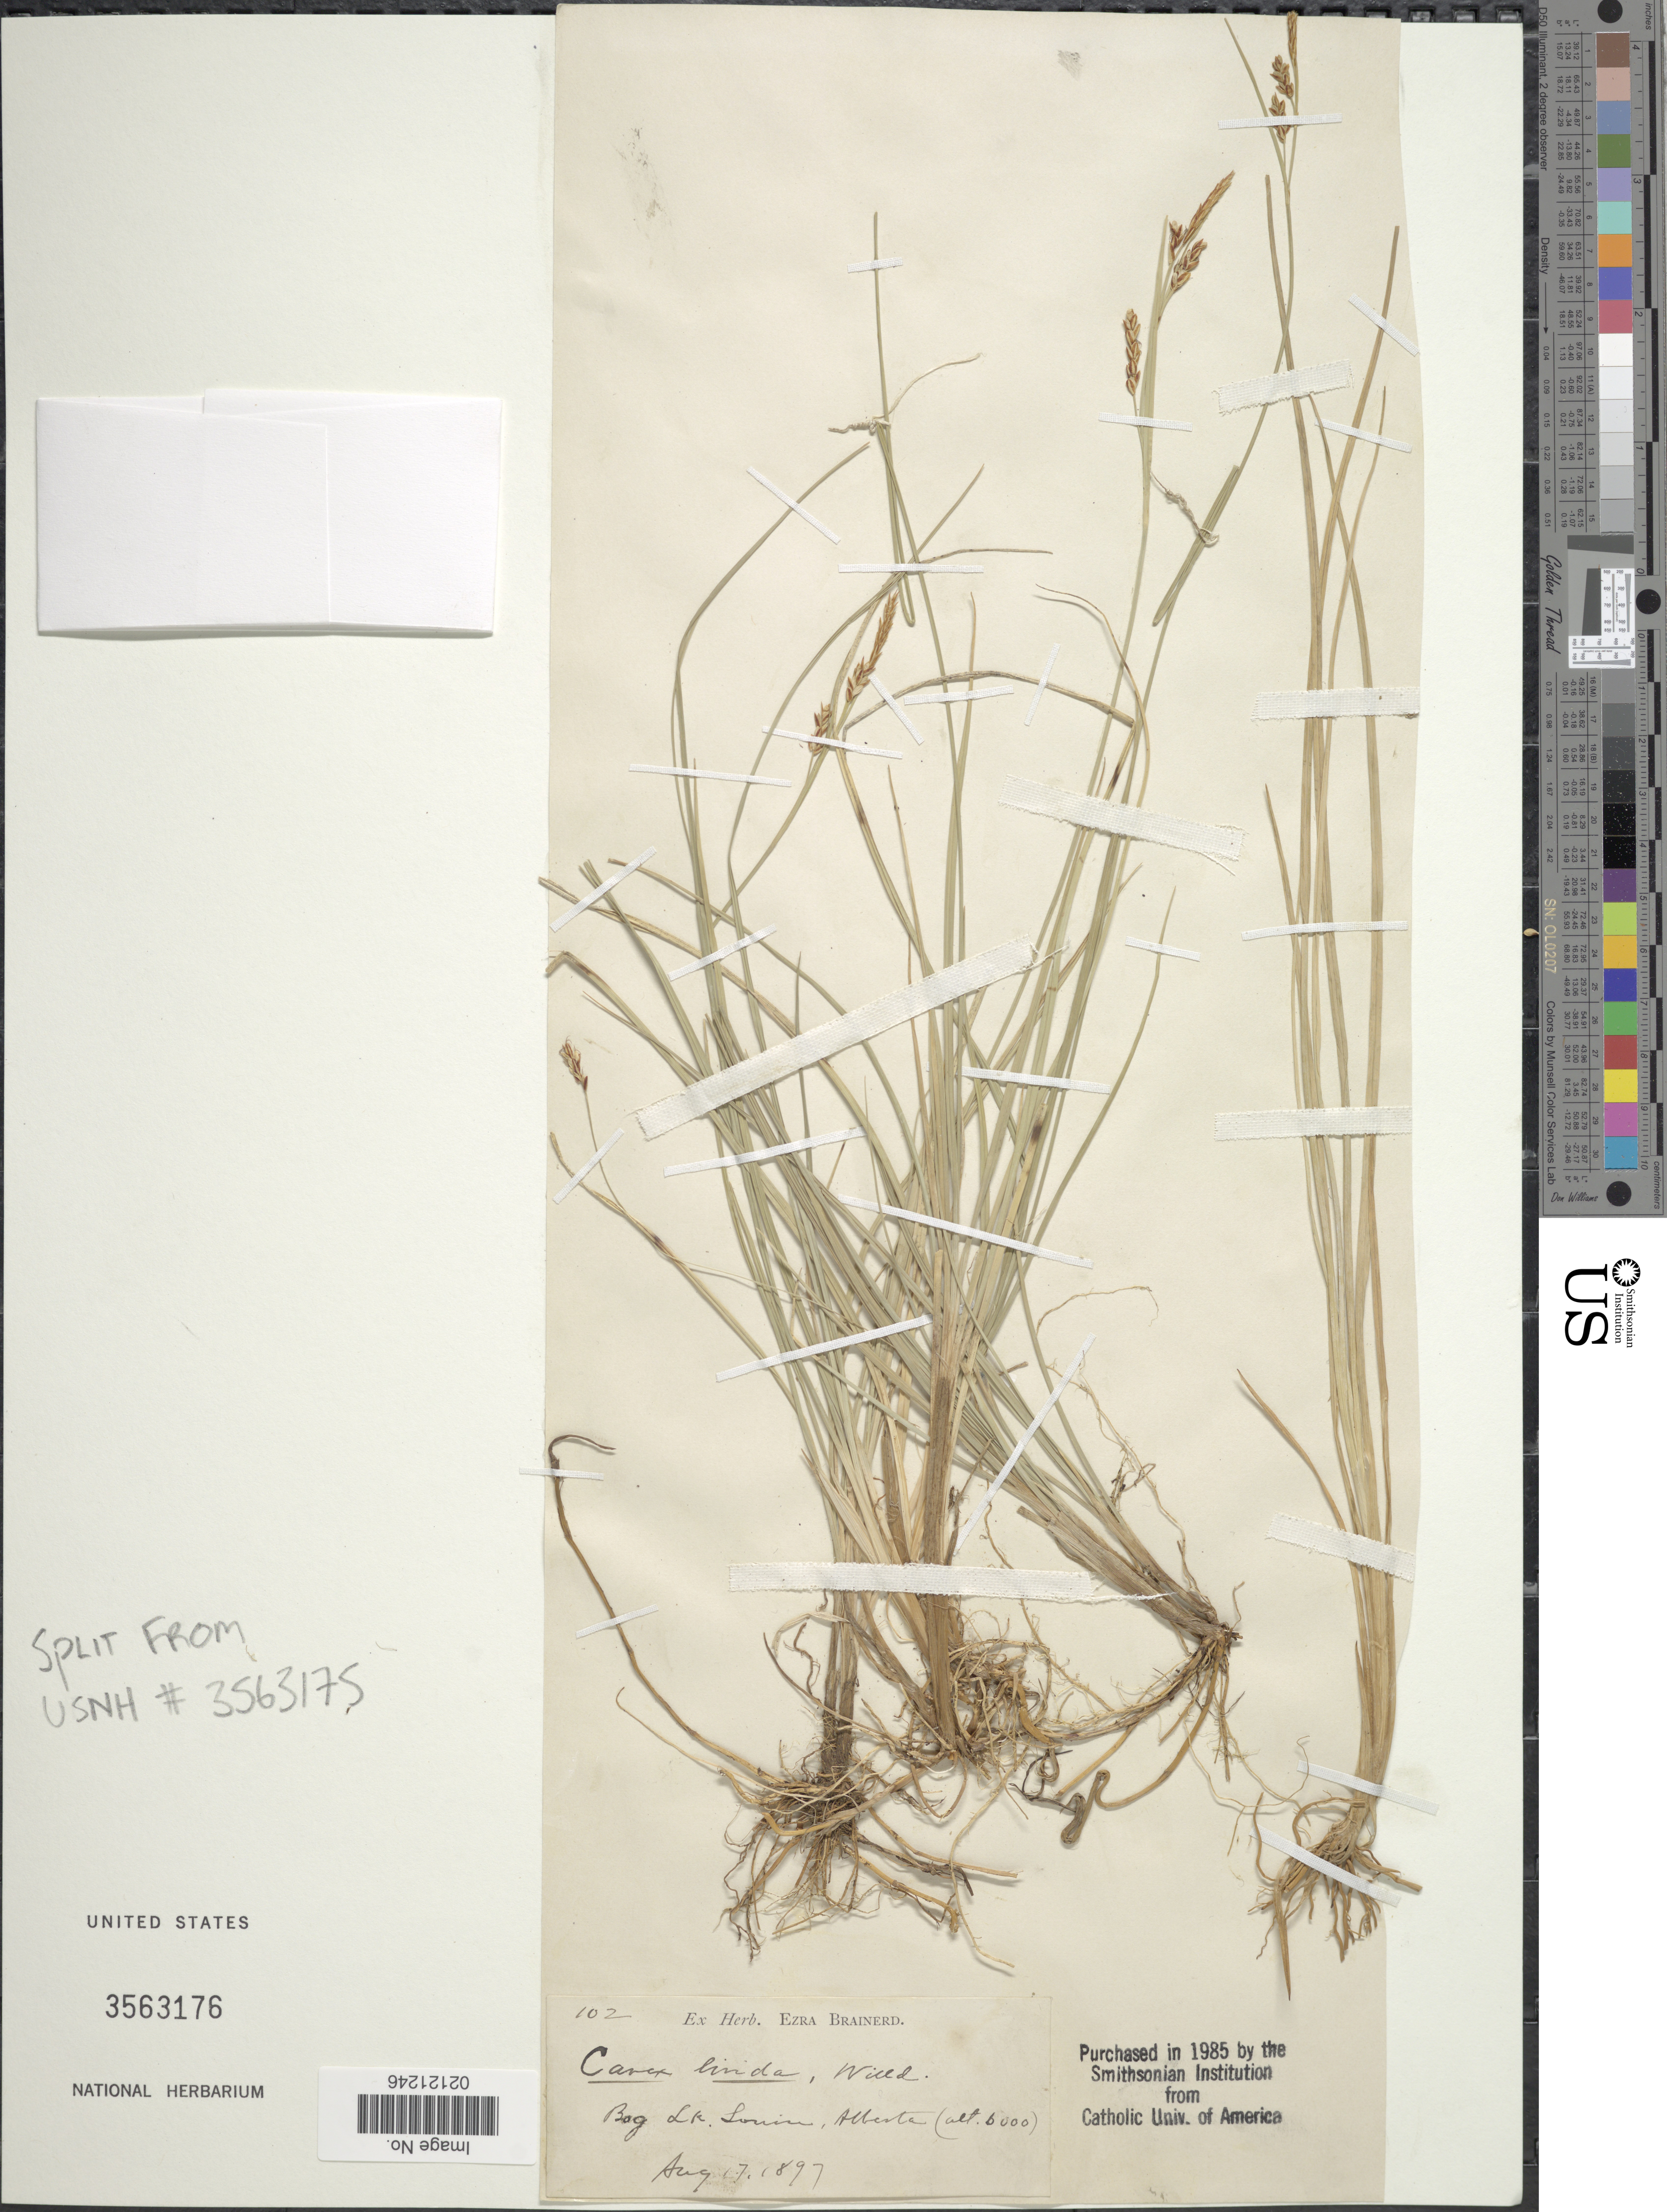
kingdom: Plantae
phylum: Tracheophyta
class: Liliopsida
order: Poales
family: Cyperaceae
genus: Carex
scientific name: Carex livida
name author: (Wahlenb.) Willd.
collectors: ex herb. Ezra Brainerd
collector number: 102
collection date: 1897-08-17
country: Canada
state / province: Alberta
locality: Bog Lk. Louise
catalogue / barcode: US 3563176